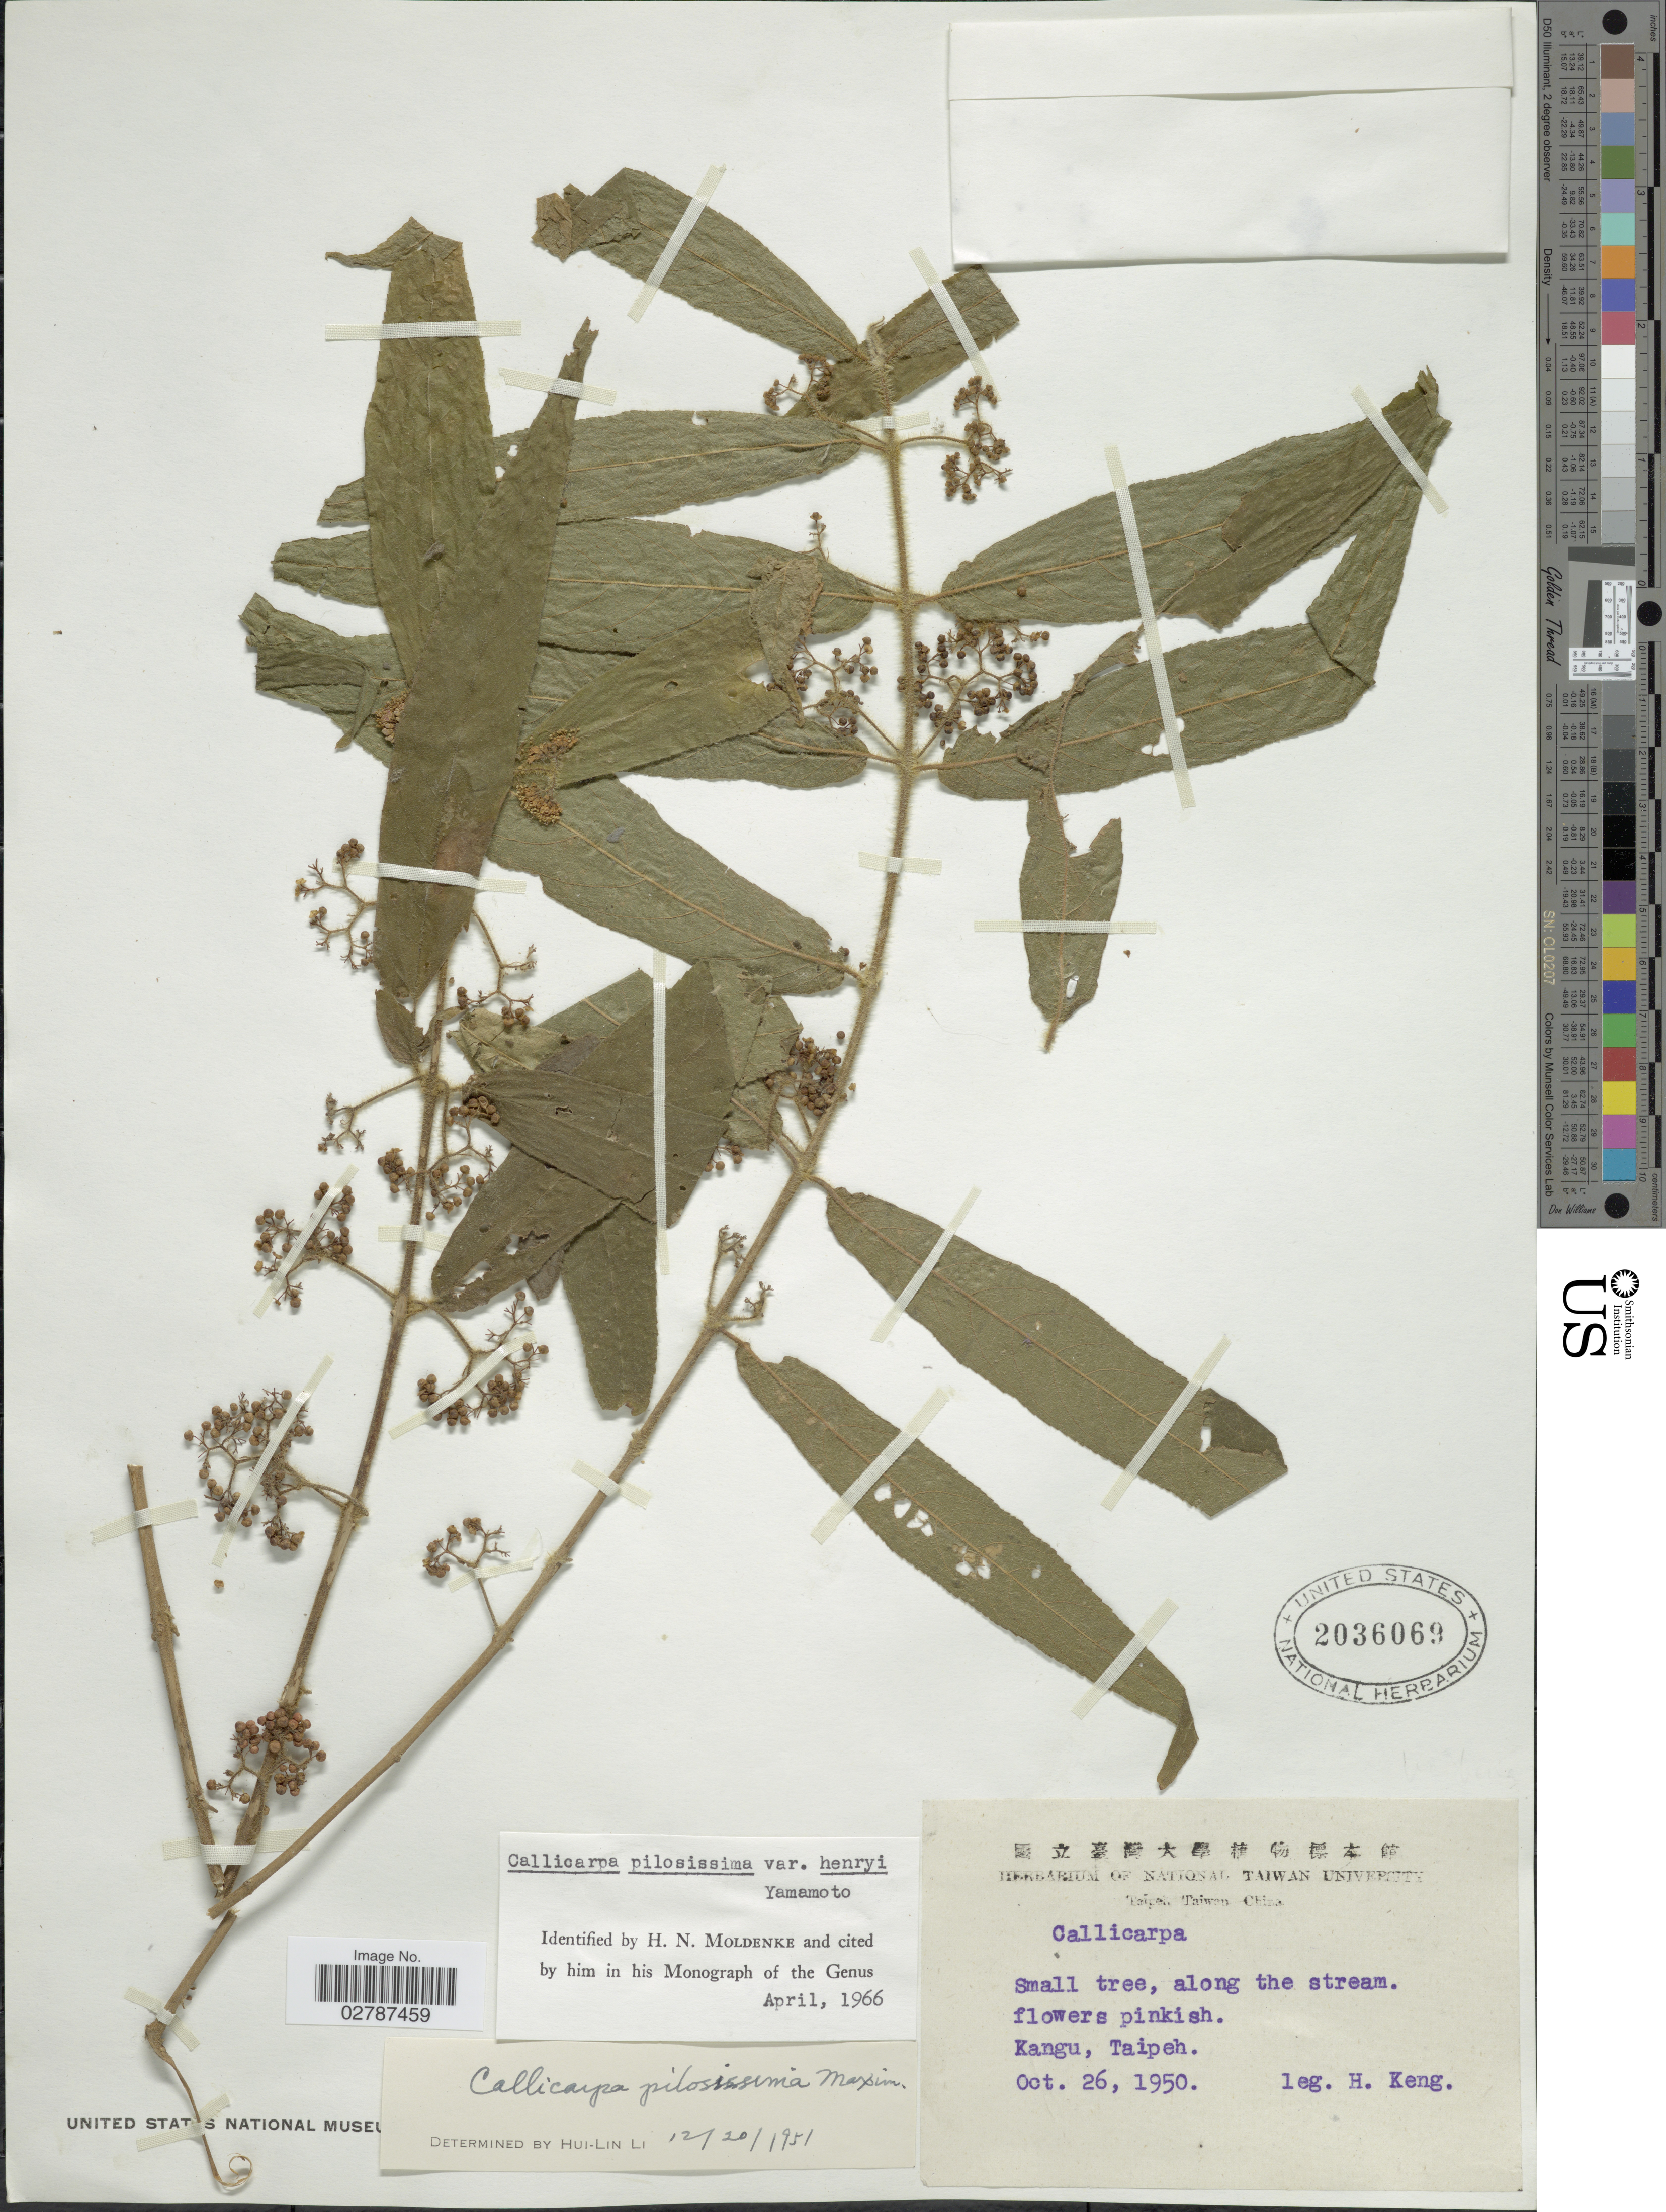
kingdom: Plantae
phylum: Tracheophyta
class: Magnoliopsida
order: Lamiales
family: Lamiaceae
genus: Callicarpa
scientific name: Callicarpa pilosissima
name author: Maxim.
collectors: H. Keng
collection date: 1950-10-26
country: Taiwan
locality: Kangu, Taipeh.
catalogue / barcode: US 2036069